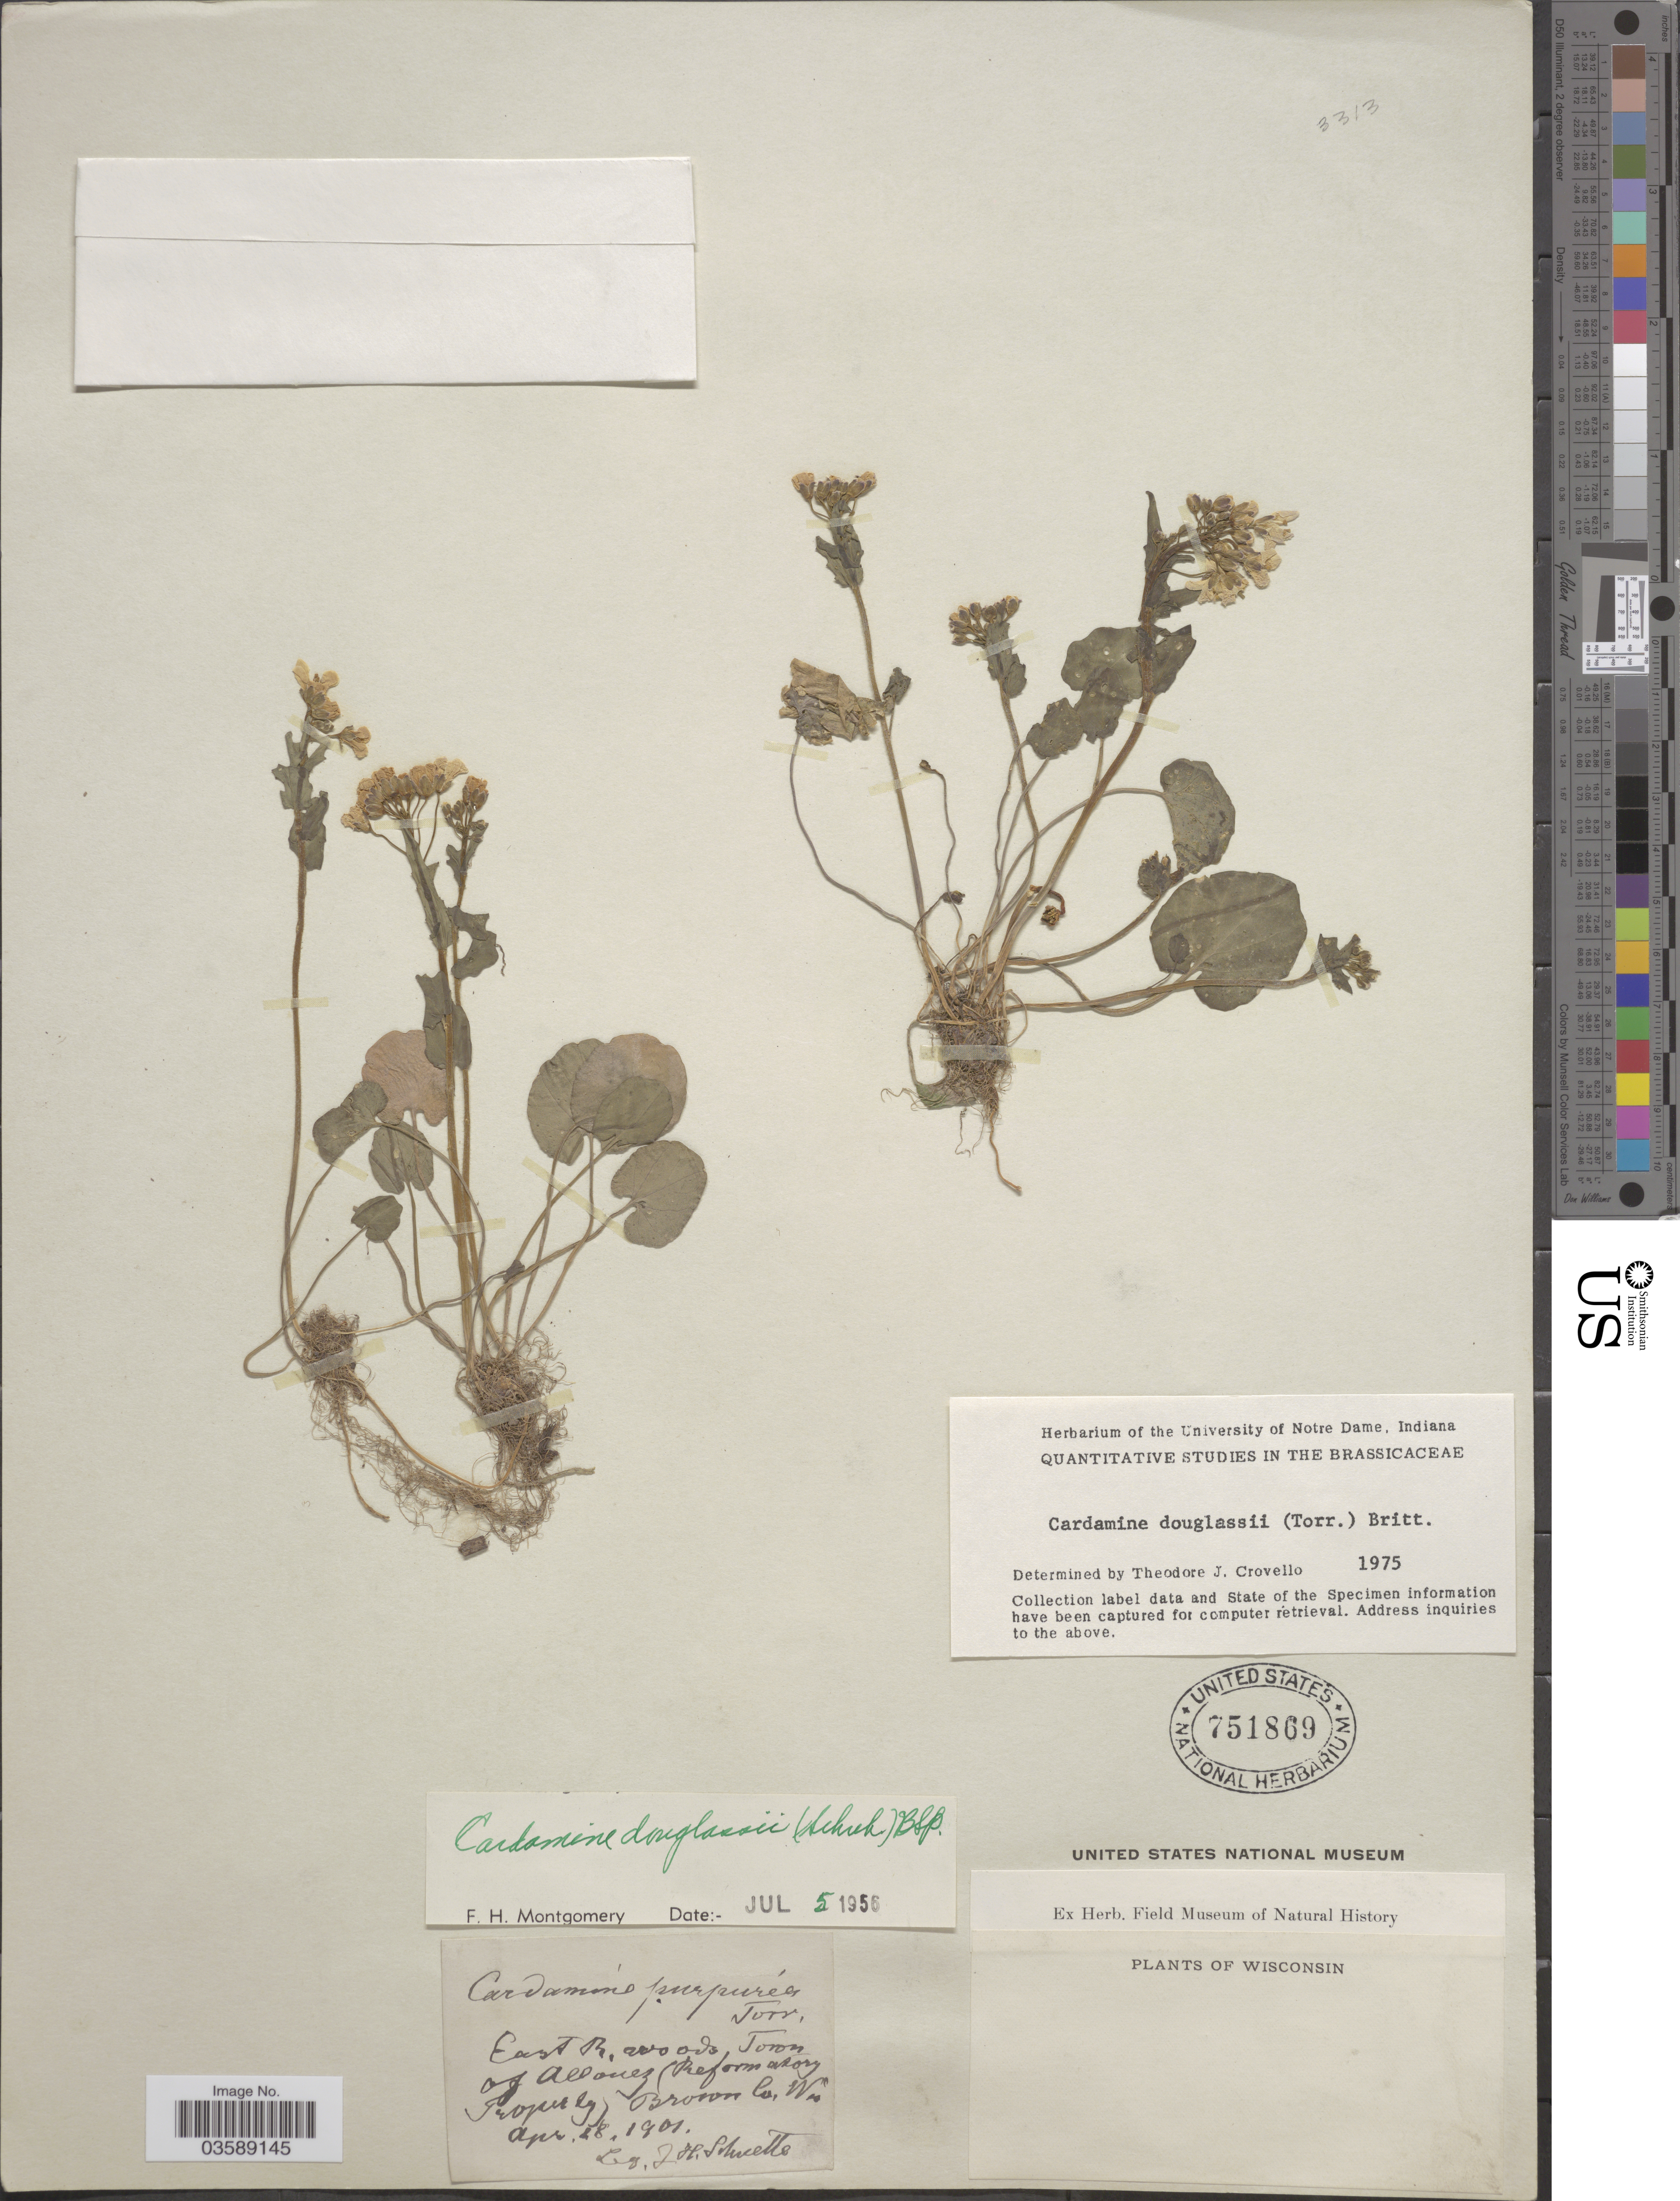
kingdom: Plantae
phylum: Tracheophyta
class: Magnoliopsida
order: Brassicales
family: Brassicaceae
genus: Cardamine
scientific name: Cardamine douglassii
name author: Britton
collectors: J. H. Schuette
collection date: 1901-04-18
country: United States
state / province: Wisconsin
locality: East R. woods, Town of Allouez, Brown Co.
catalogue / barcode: US 751869